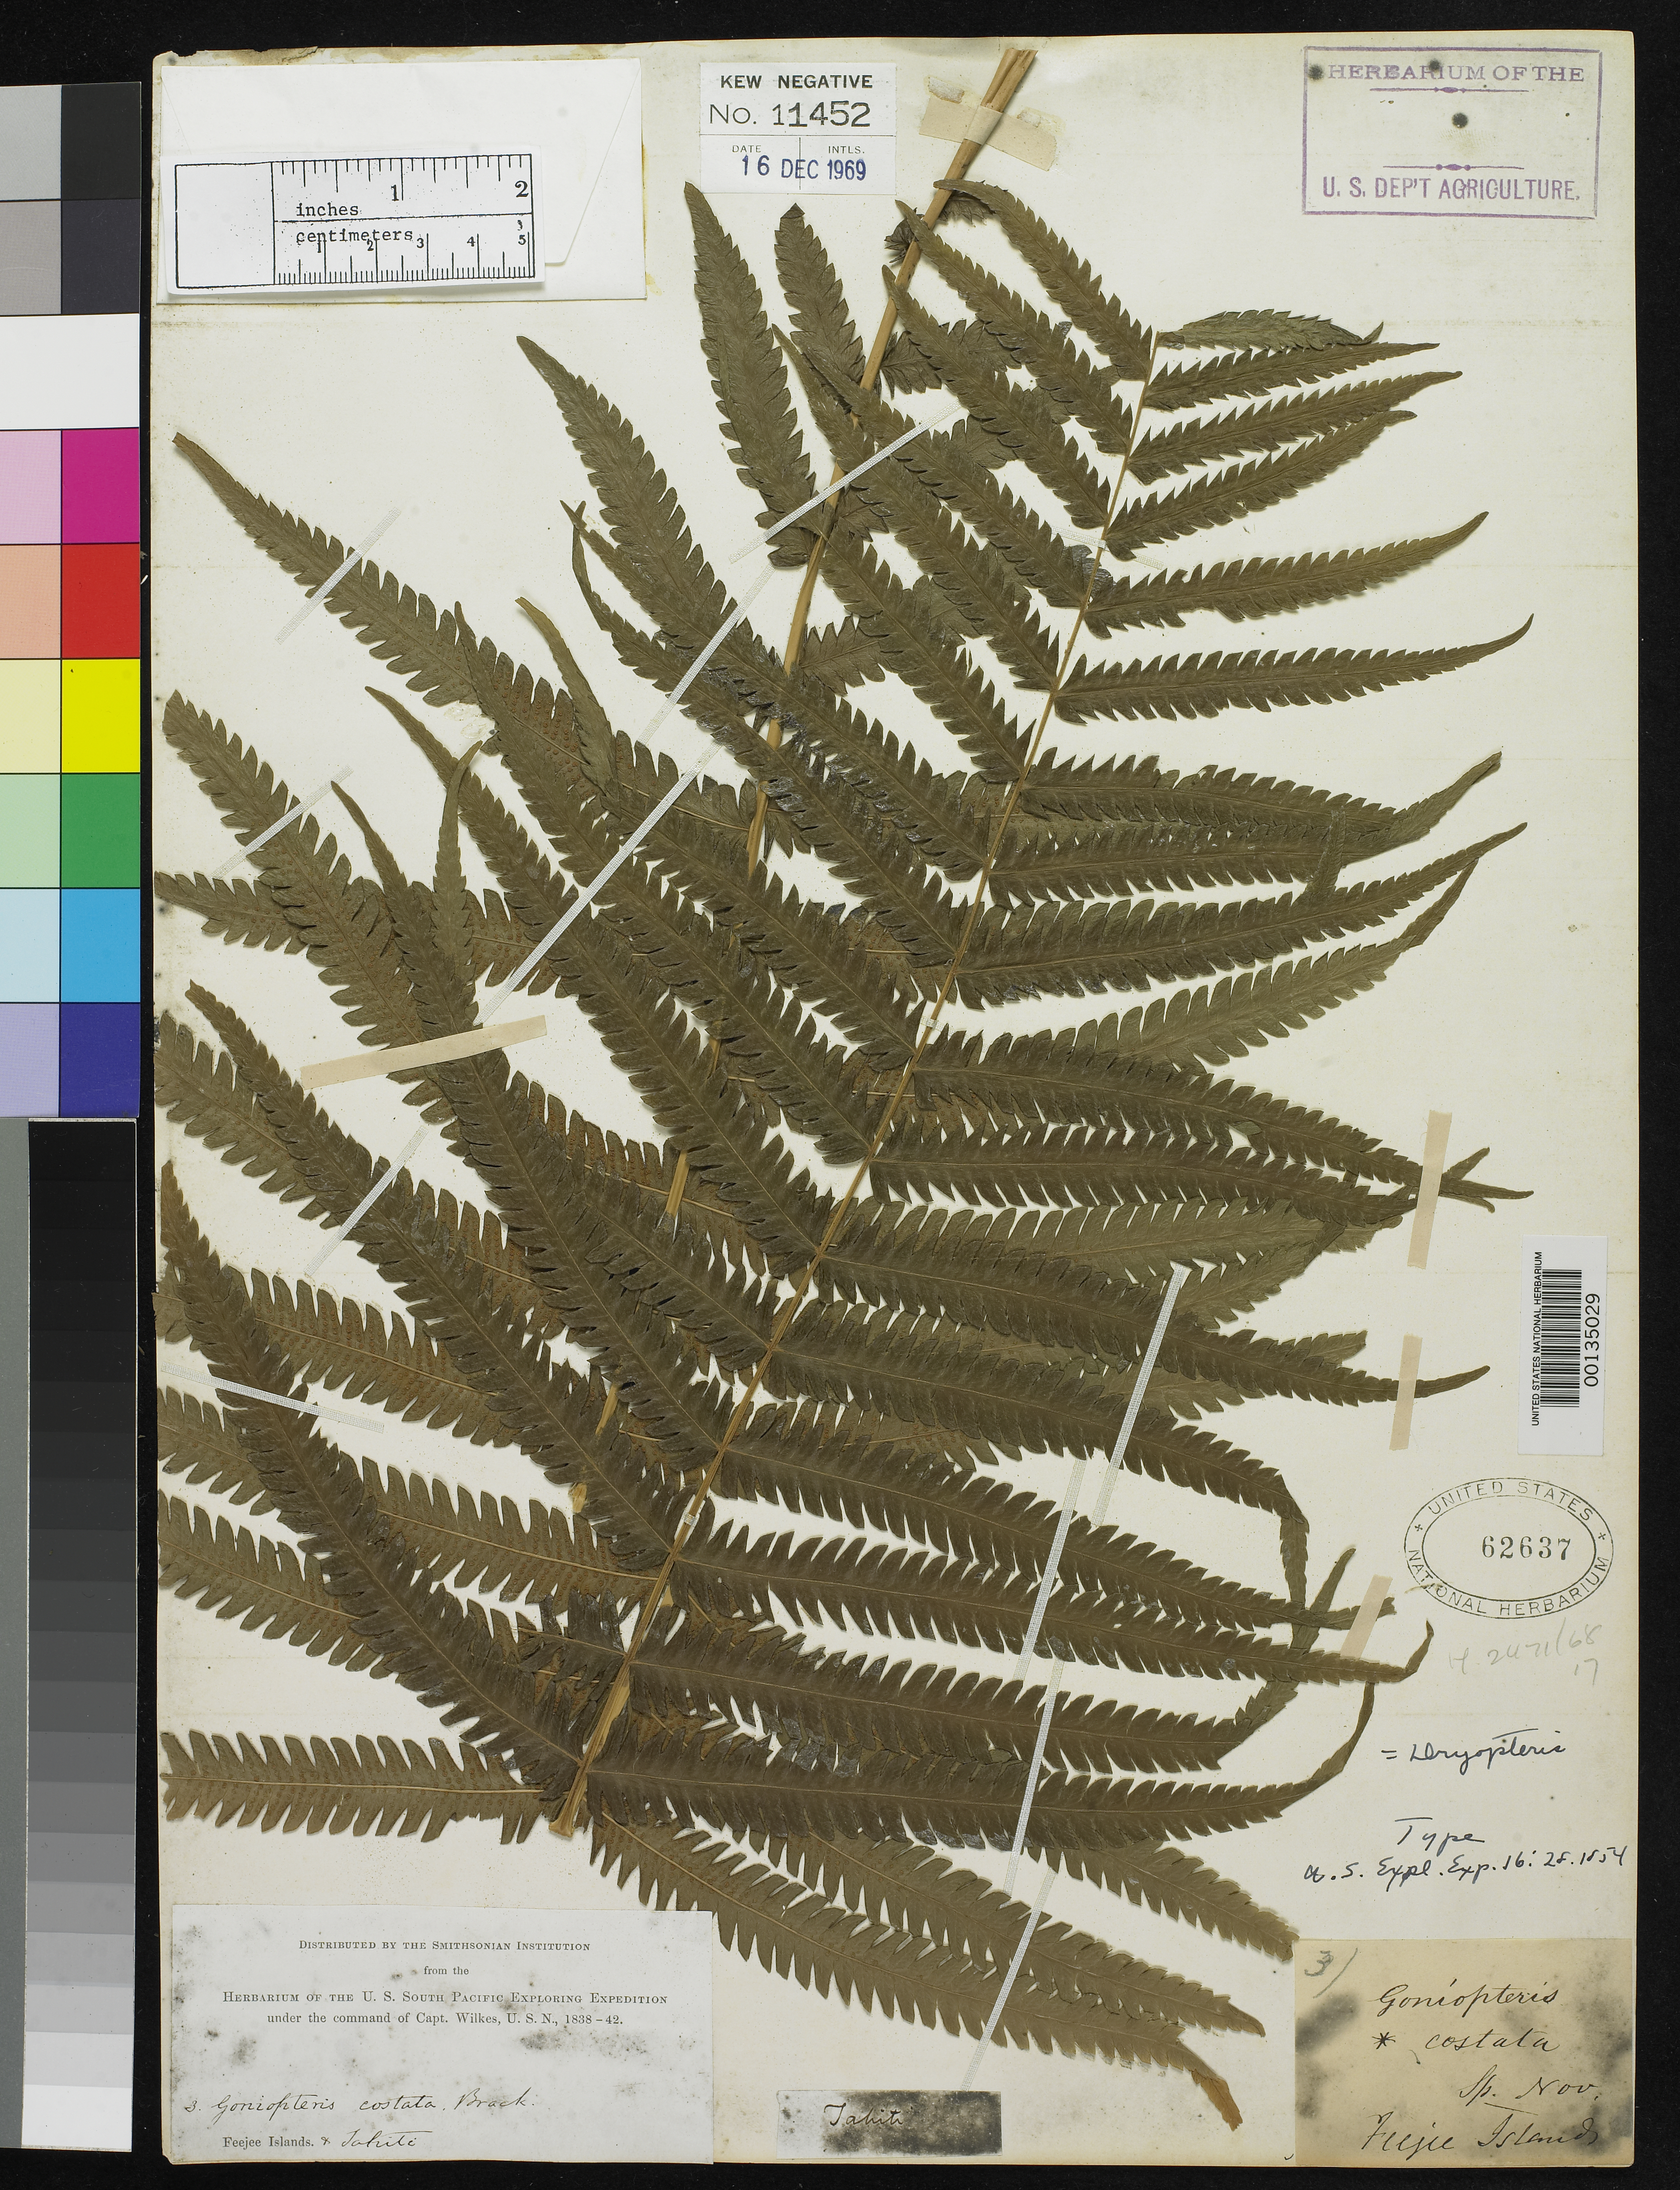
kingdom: Plantae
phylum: Tracheophyta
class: Polypodiopsida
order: Polypodiales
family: Thelypteridaceae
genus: Goniopteris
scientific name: Goniopteris costata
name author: Brack. in Wilkes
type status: Holotype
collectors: Wilkes Explor. Exped.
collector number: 3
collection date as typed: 1838 to -- --- 1842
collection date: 1838/1842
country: Fiji / French Polynesia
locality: Feejee Islands & Tahiti.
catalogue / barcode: US 62637